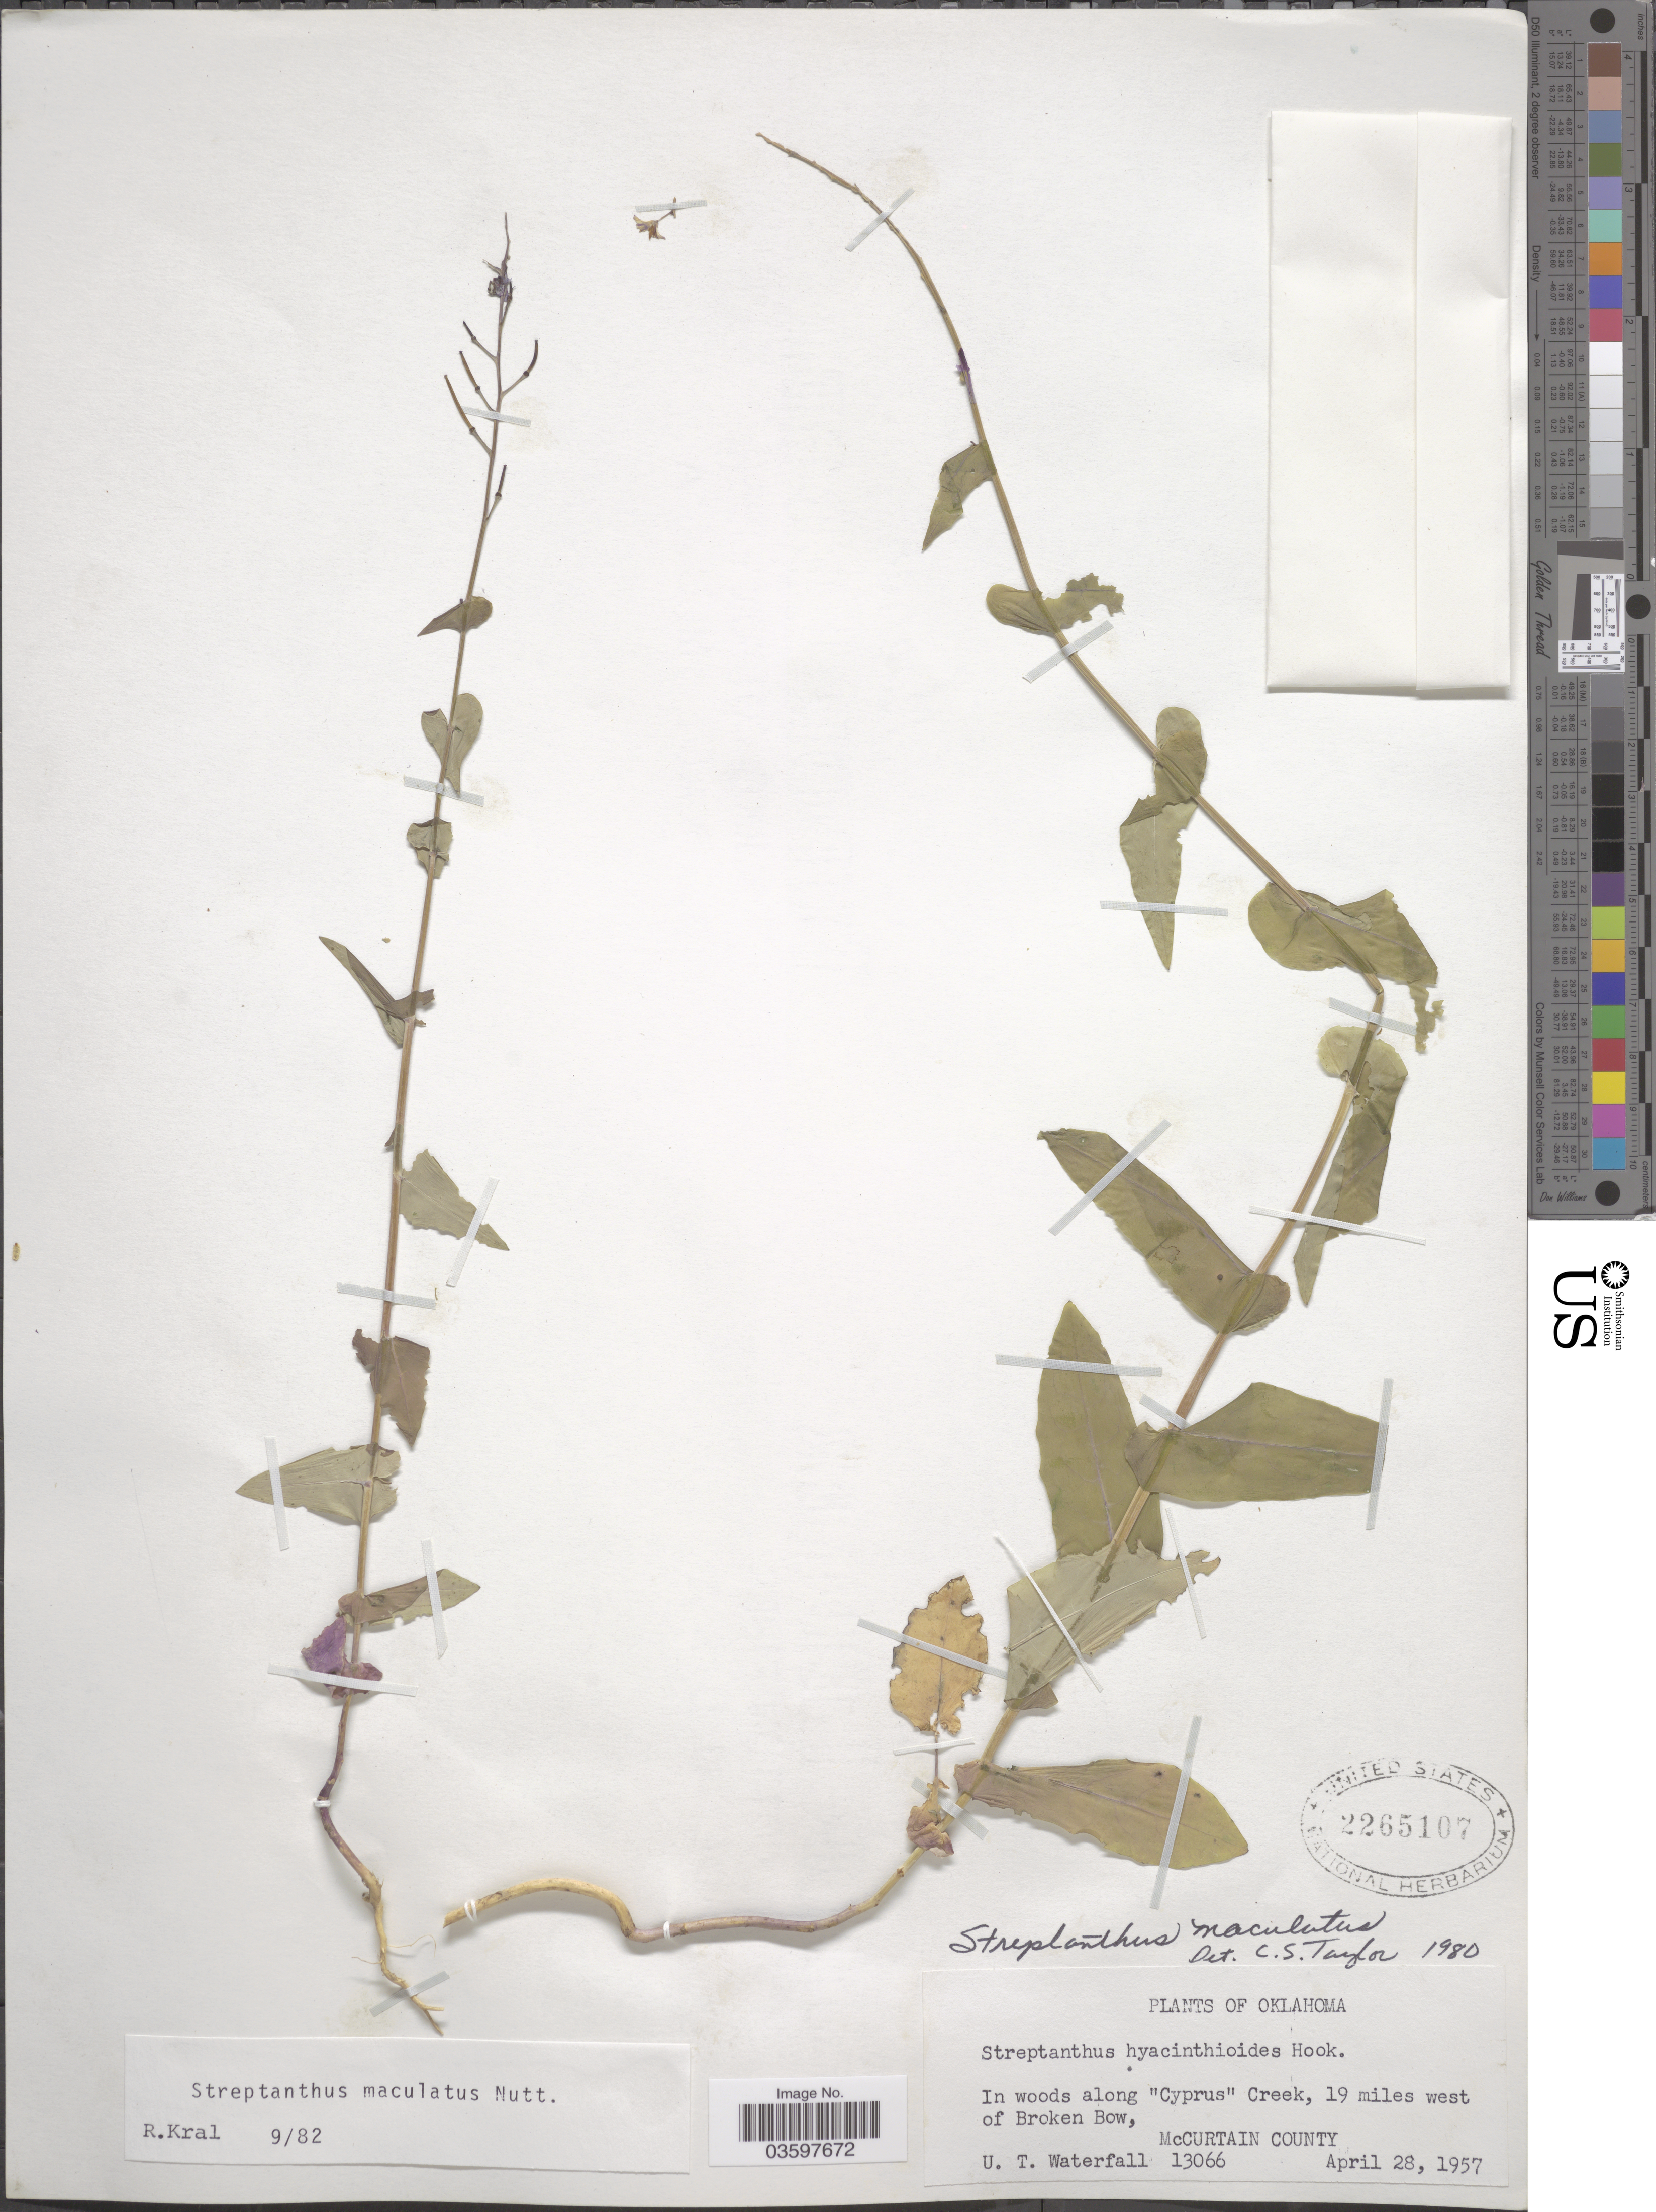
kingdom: Plantae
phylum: Tracheophyta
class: Magnoliopsida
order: Brassicales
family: Brassicaceae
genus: Streptanthus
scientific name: Streptanthus maculatus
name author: Nutt.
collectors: U. T. Waterfall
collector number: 13066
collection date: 1957-04-28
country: United States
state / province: Oklahoma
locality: In woods along 'Cyprus' Creek, 19 miles west of Broken Bow, McCurtain County.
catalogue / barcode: US 2265107